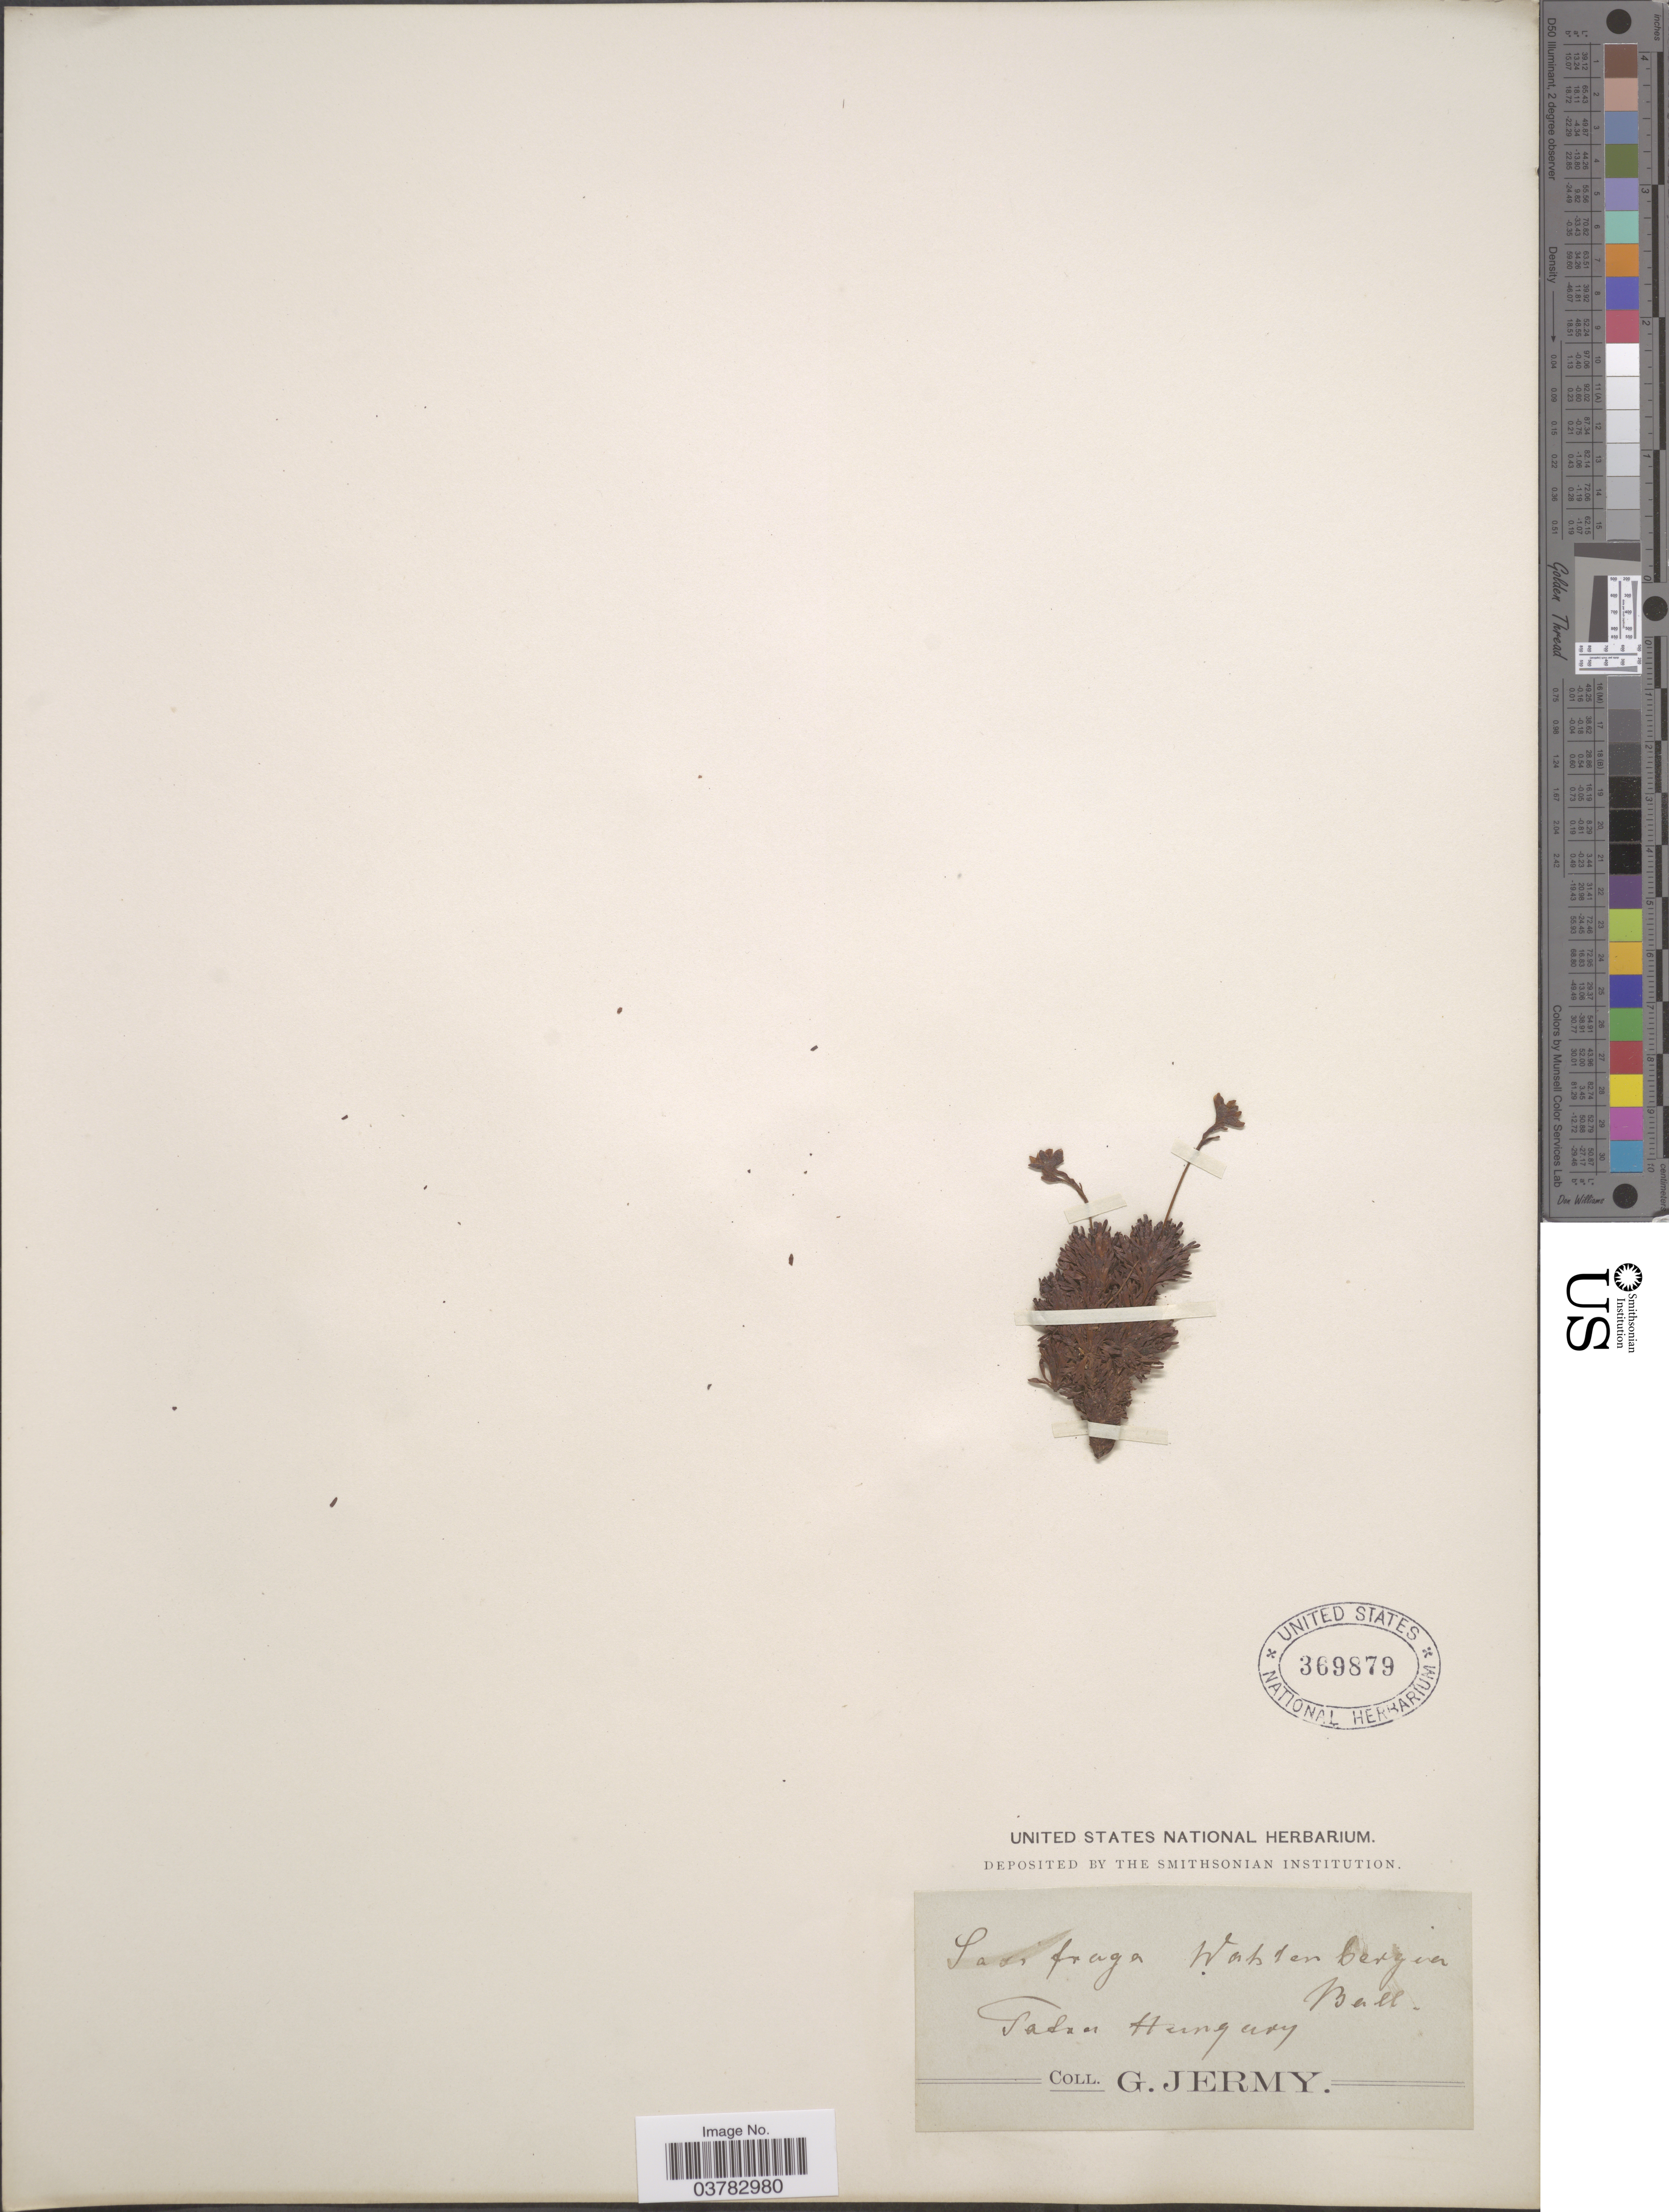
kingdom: Plantae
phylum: Tracheophyta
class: Magnoliopsida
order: Saxifragales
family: Saxifragaceae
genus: Saxifraga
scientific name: Saxifraga wahlenbergii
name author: Ball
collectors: G. Jermy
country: Hungary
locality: Tatra.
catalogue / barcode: US 369879